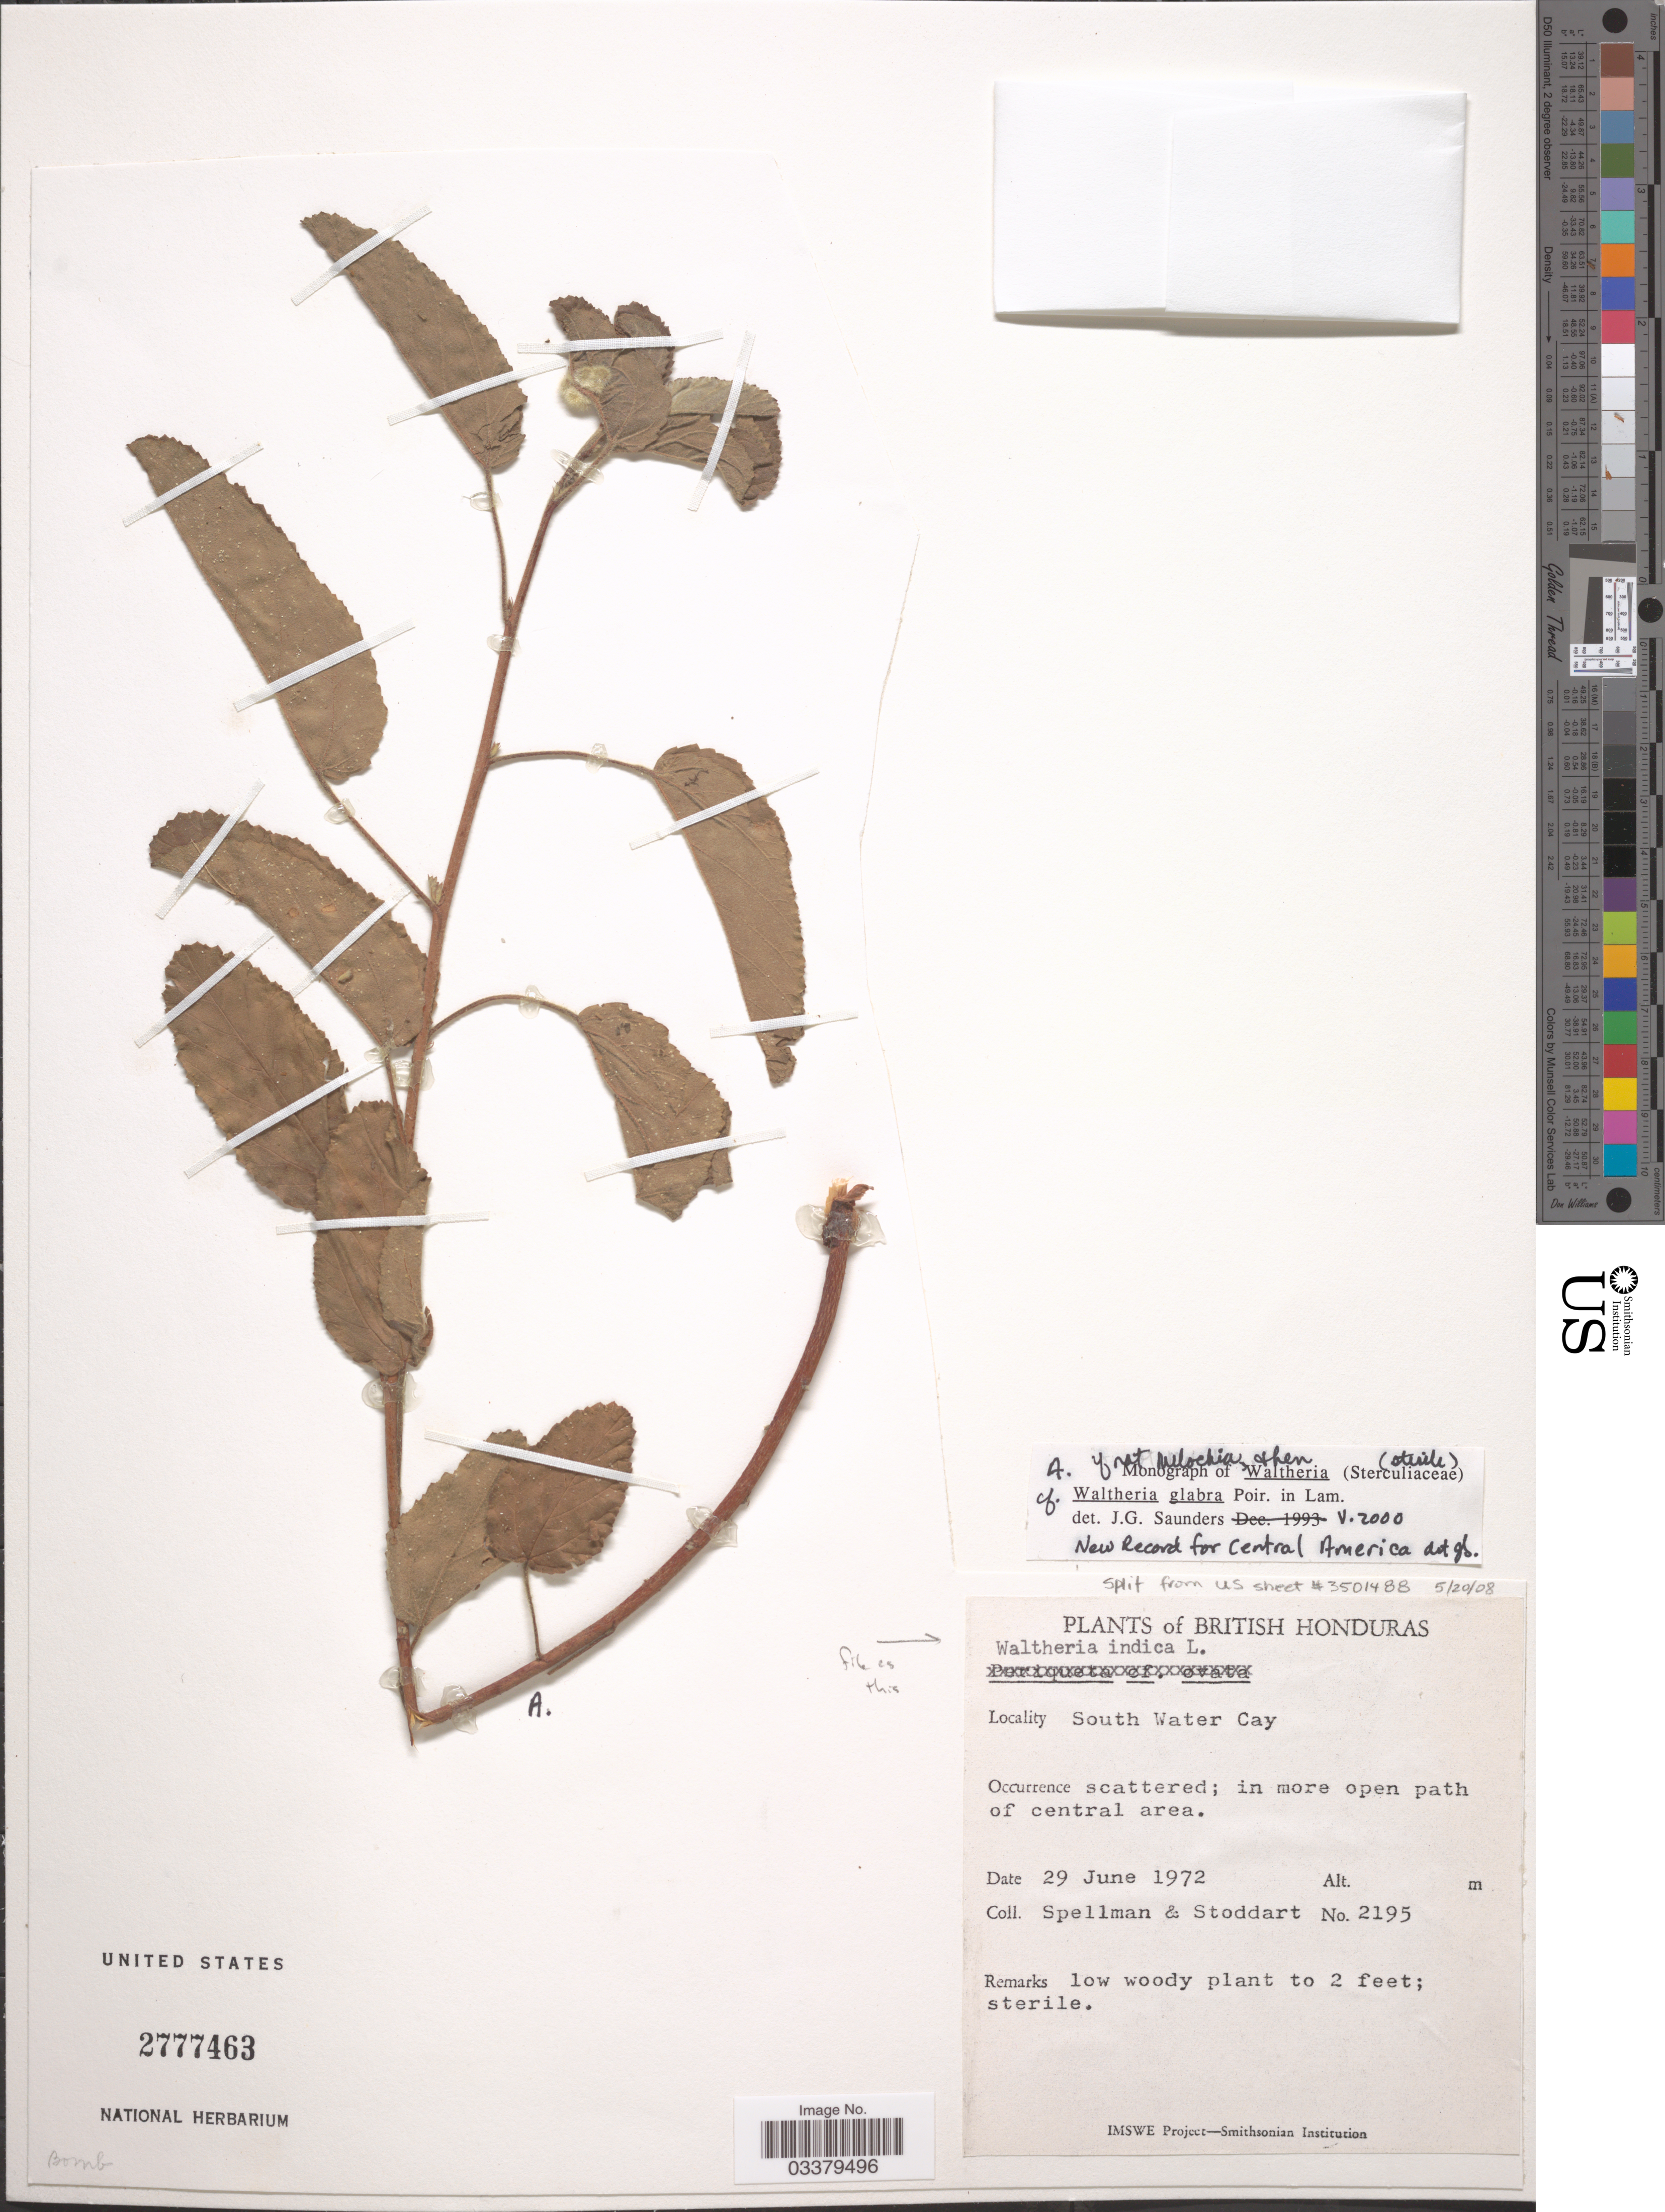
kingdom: Plantae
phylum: Tracheophyta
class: Magnoliopsida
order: Malvales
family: Malvaceae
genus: Waltheria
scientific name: Waltheria indica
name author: L.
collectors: Spellman, -- & -. Stoddart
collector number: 2195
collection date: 1972-06-29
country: Belize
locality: British Honduras. South Water Cay. In more open path of central area.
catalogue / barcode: US 2777463